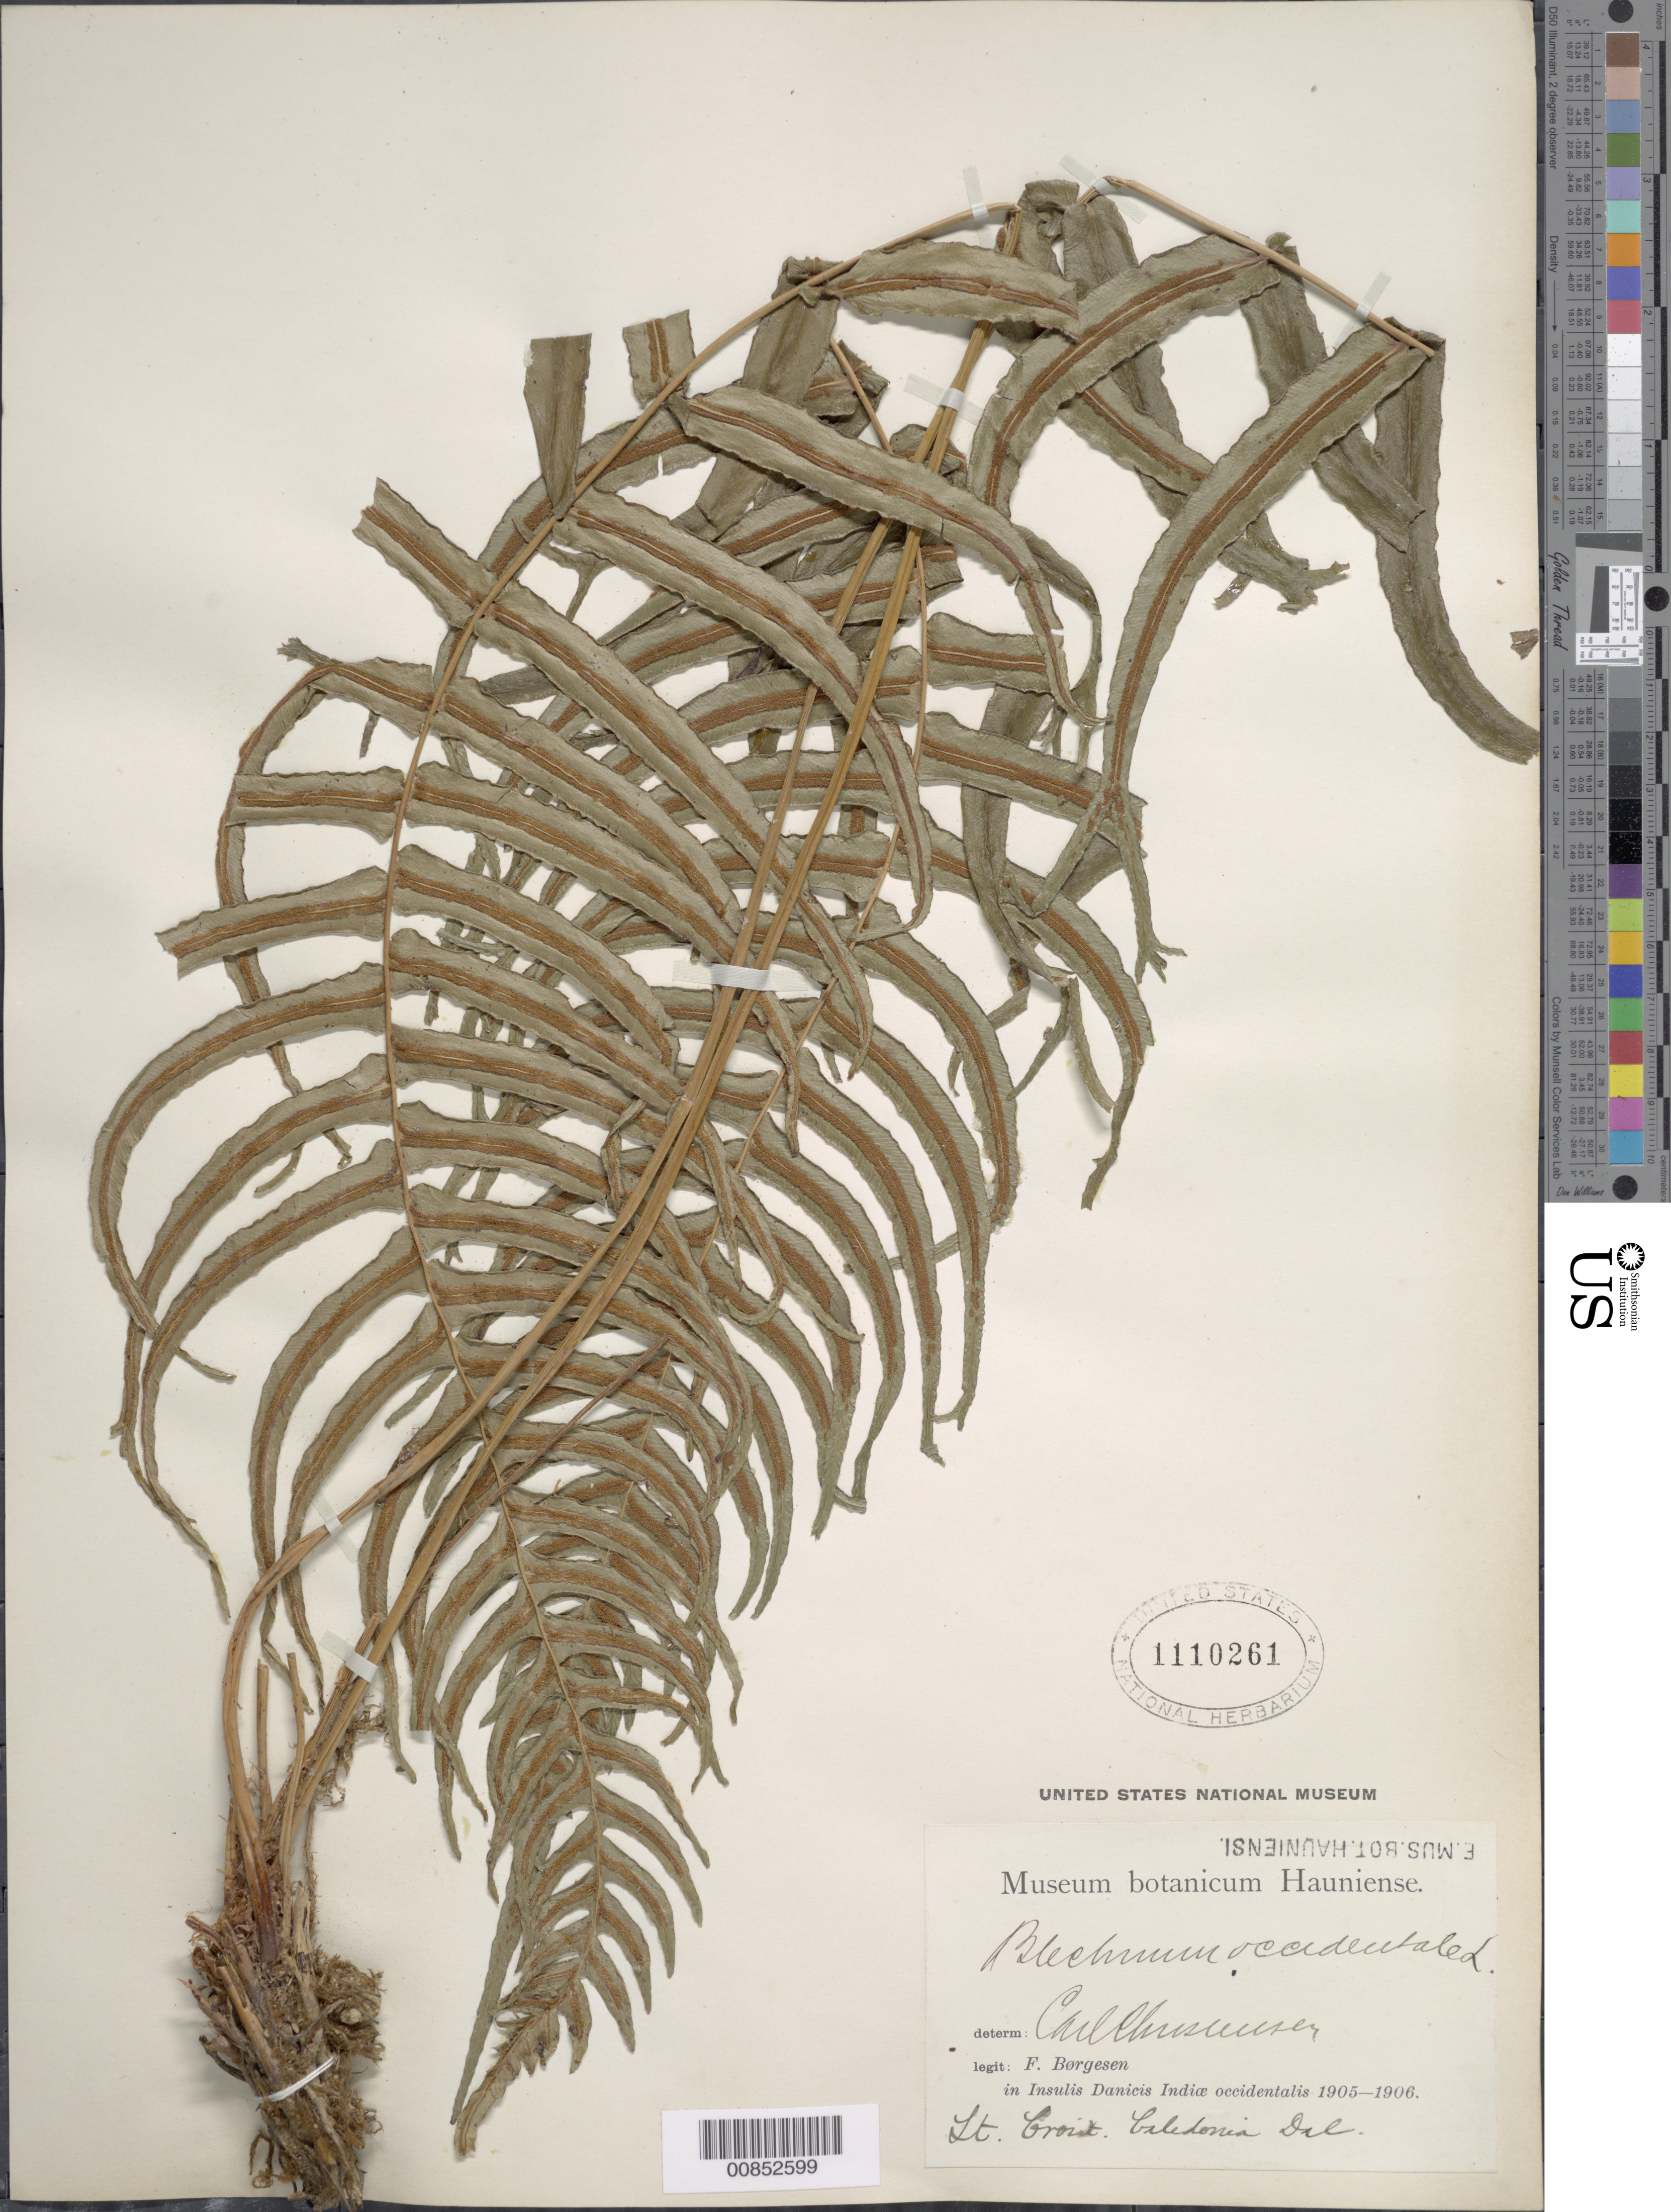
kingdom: Plantae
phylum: Tracheophyta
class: Polypodiopsida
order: Polypodiales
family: Blechnaceae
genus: Blechnum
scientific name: Blechnum occidentale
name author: L.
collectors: F. C. Børgesen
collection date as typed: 1905 to -- --- 1906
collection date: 1905/1906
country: U.S. Virgin Islands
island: St. Croix I.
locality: Caledonia Dal.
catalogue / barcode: US 1110261